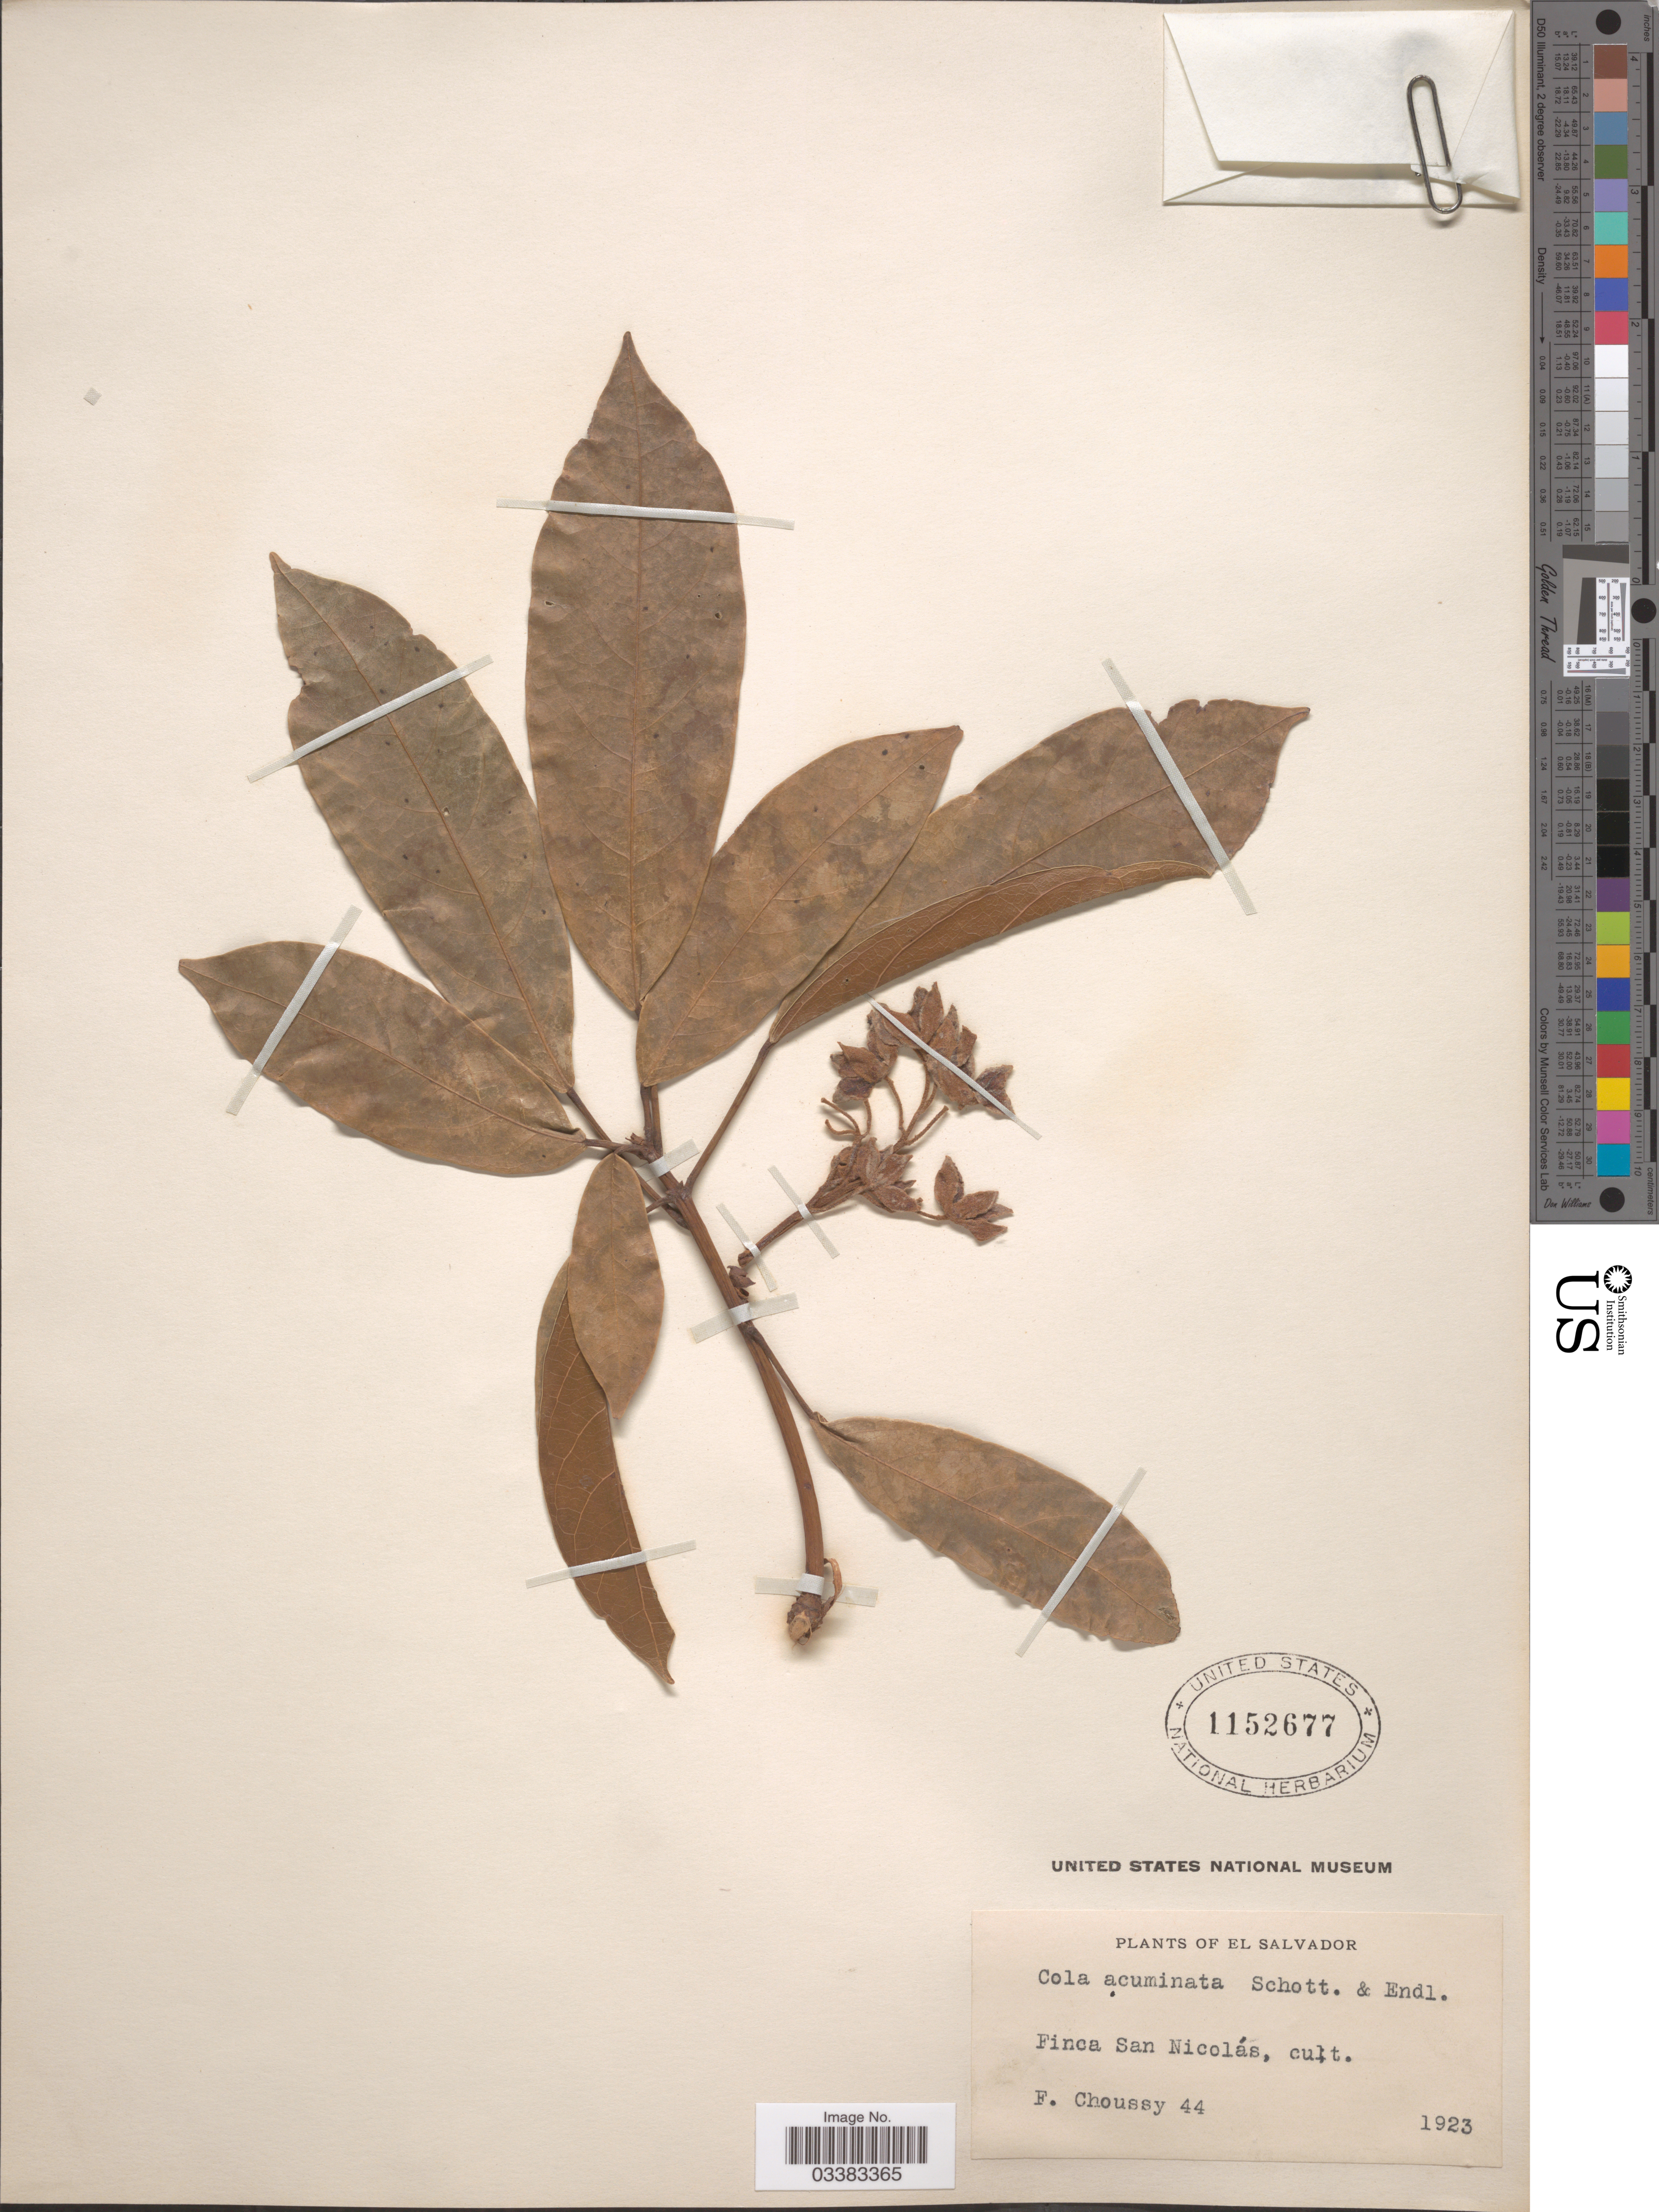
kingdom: Plantae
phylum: Tracheophyta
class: Magnoliopsida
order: Malvales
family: Malvaceae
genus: Cola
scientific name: Cola acuminata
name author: (P. Beauv.) Schott & Endl.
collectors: F. Choussy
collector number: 44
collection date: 1923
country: El Salvador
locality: Finca San Nicolás.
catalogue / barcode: US 1152677